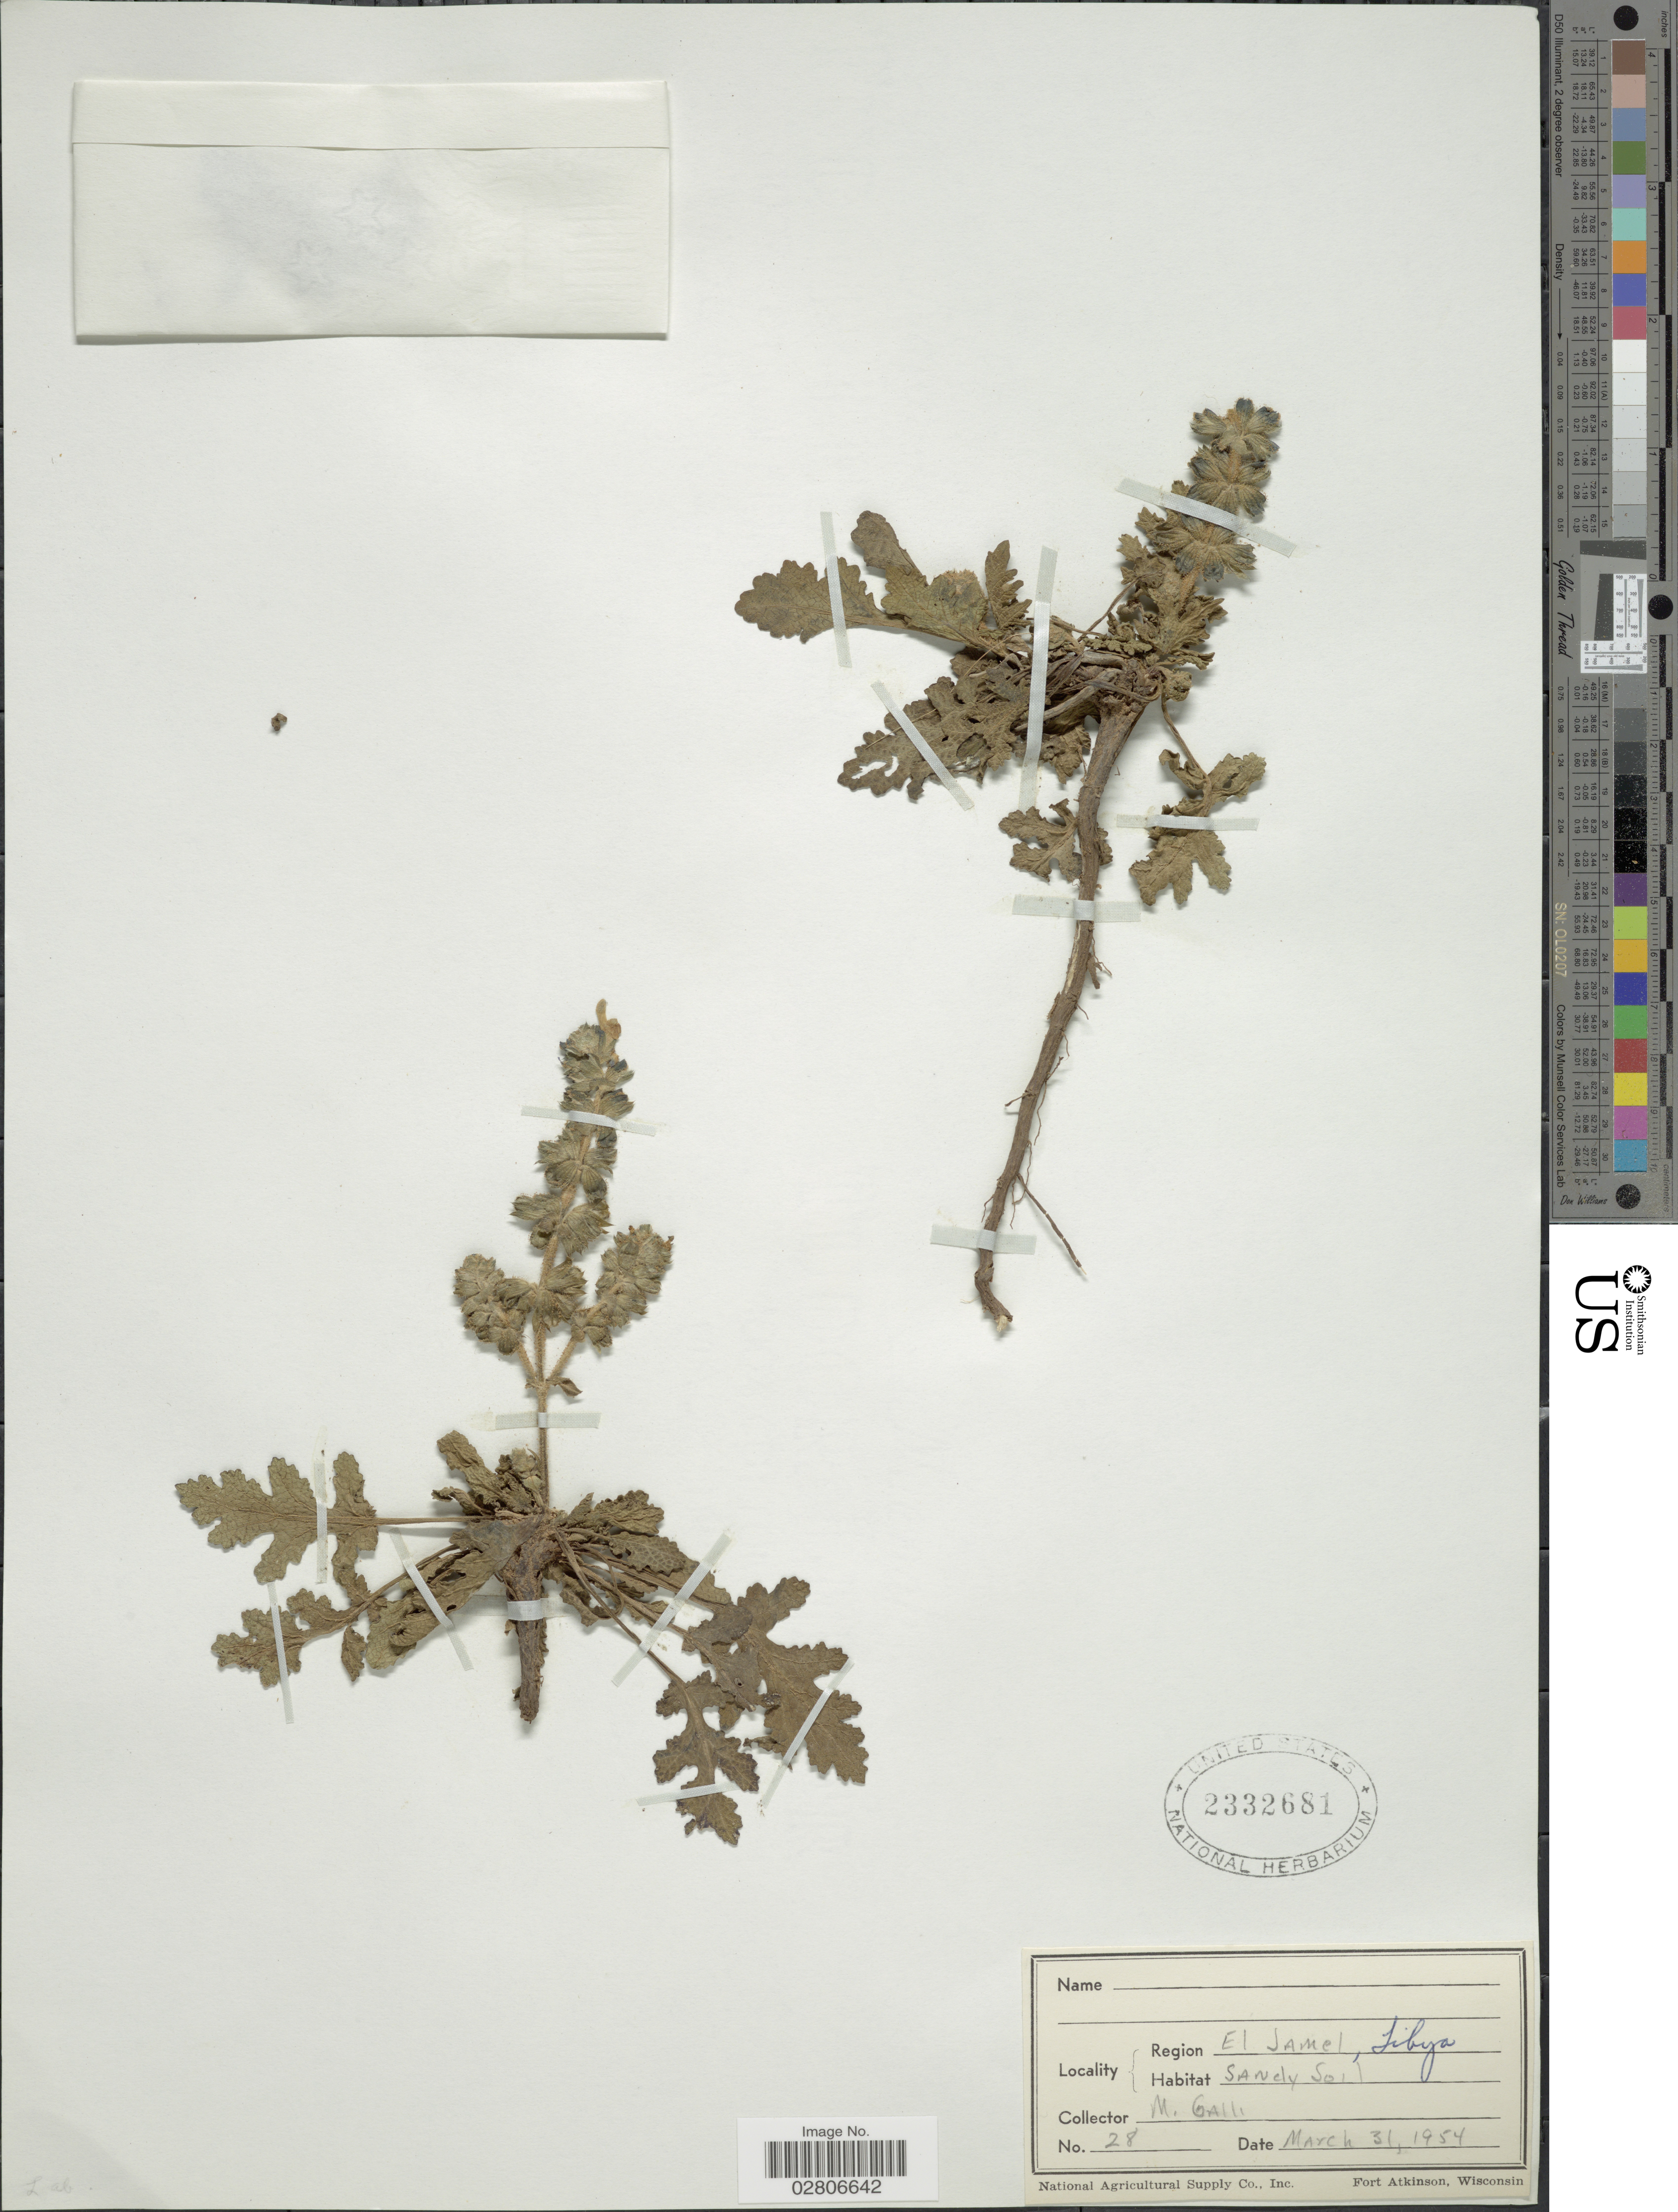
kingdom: Plantae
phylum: Tracheophyta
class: Magnoliopsida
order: Lamiales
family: Lamiaceae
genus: Salvia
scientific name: Salvia sp.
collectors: M. Galli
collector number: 28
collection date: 1954-03-31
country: Libya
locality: El Jamel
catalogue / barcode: US 2332681